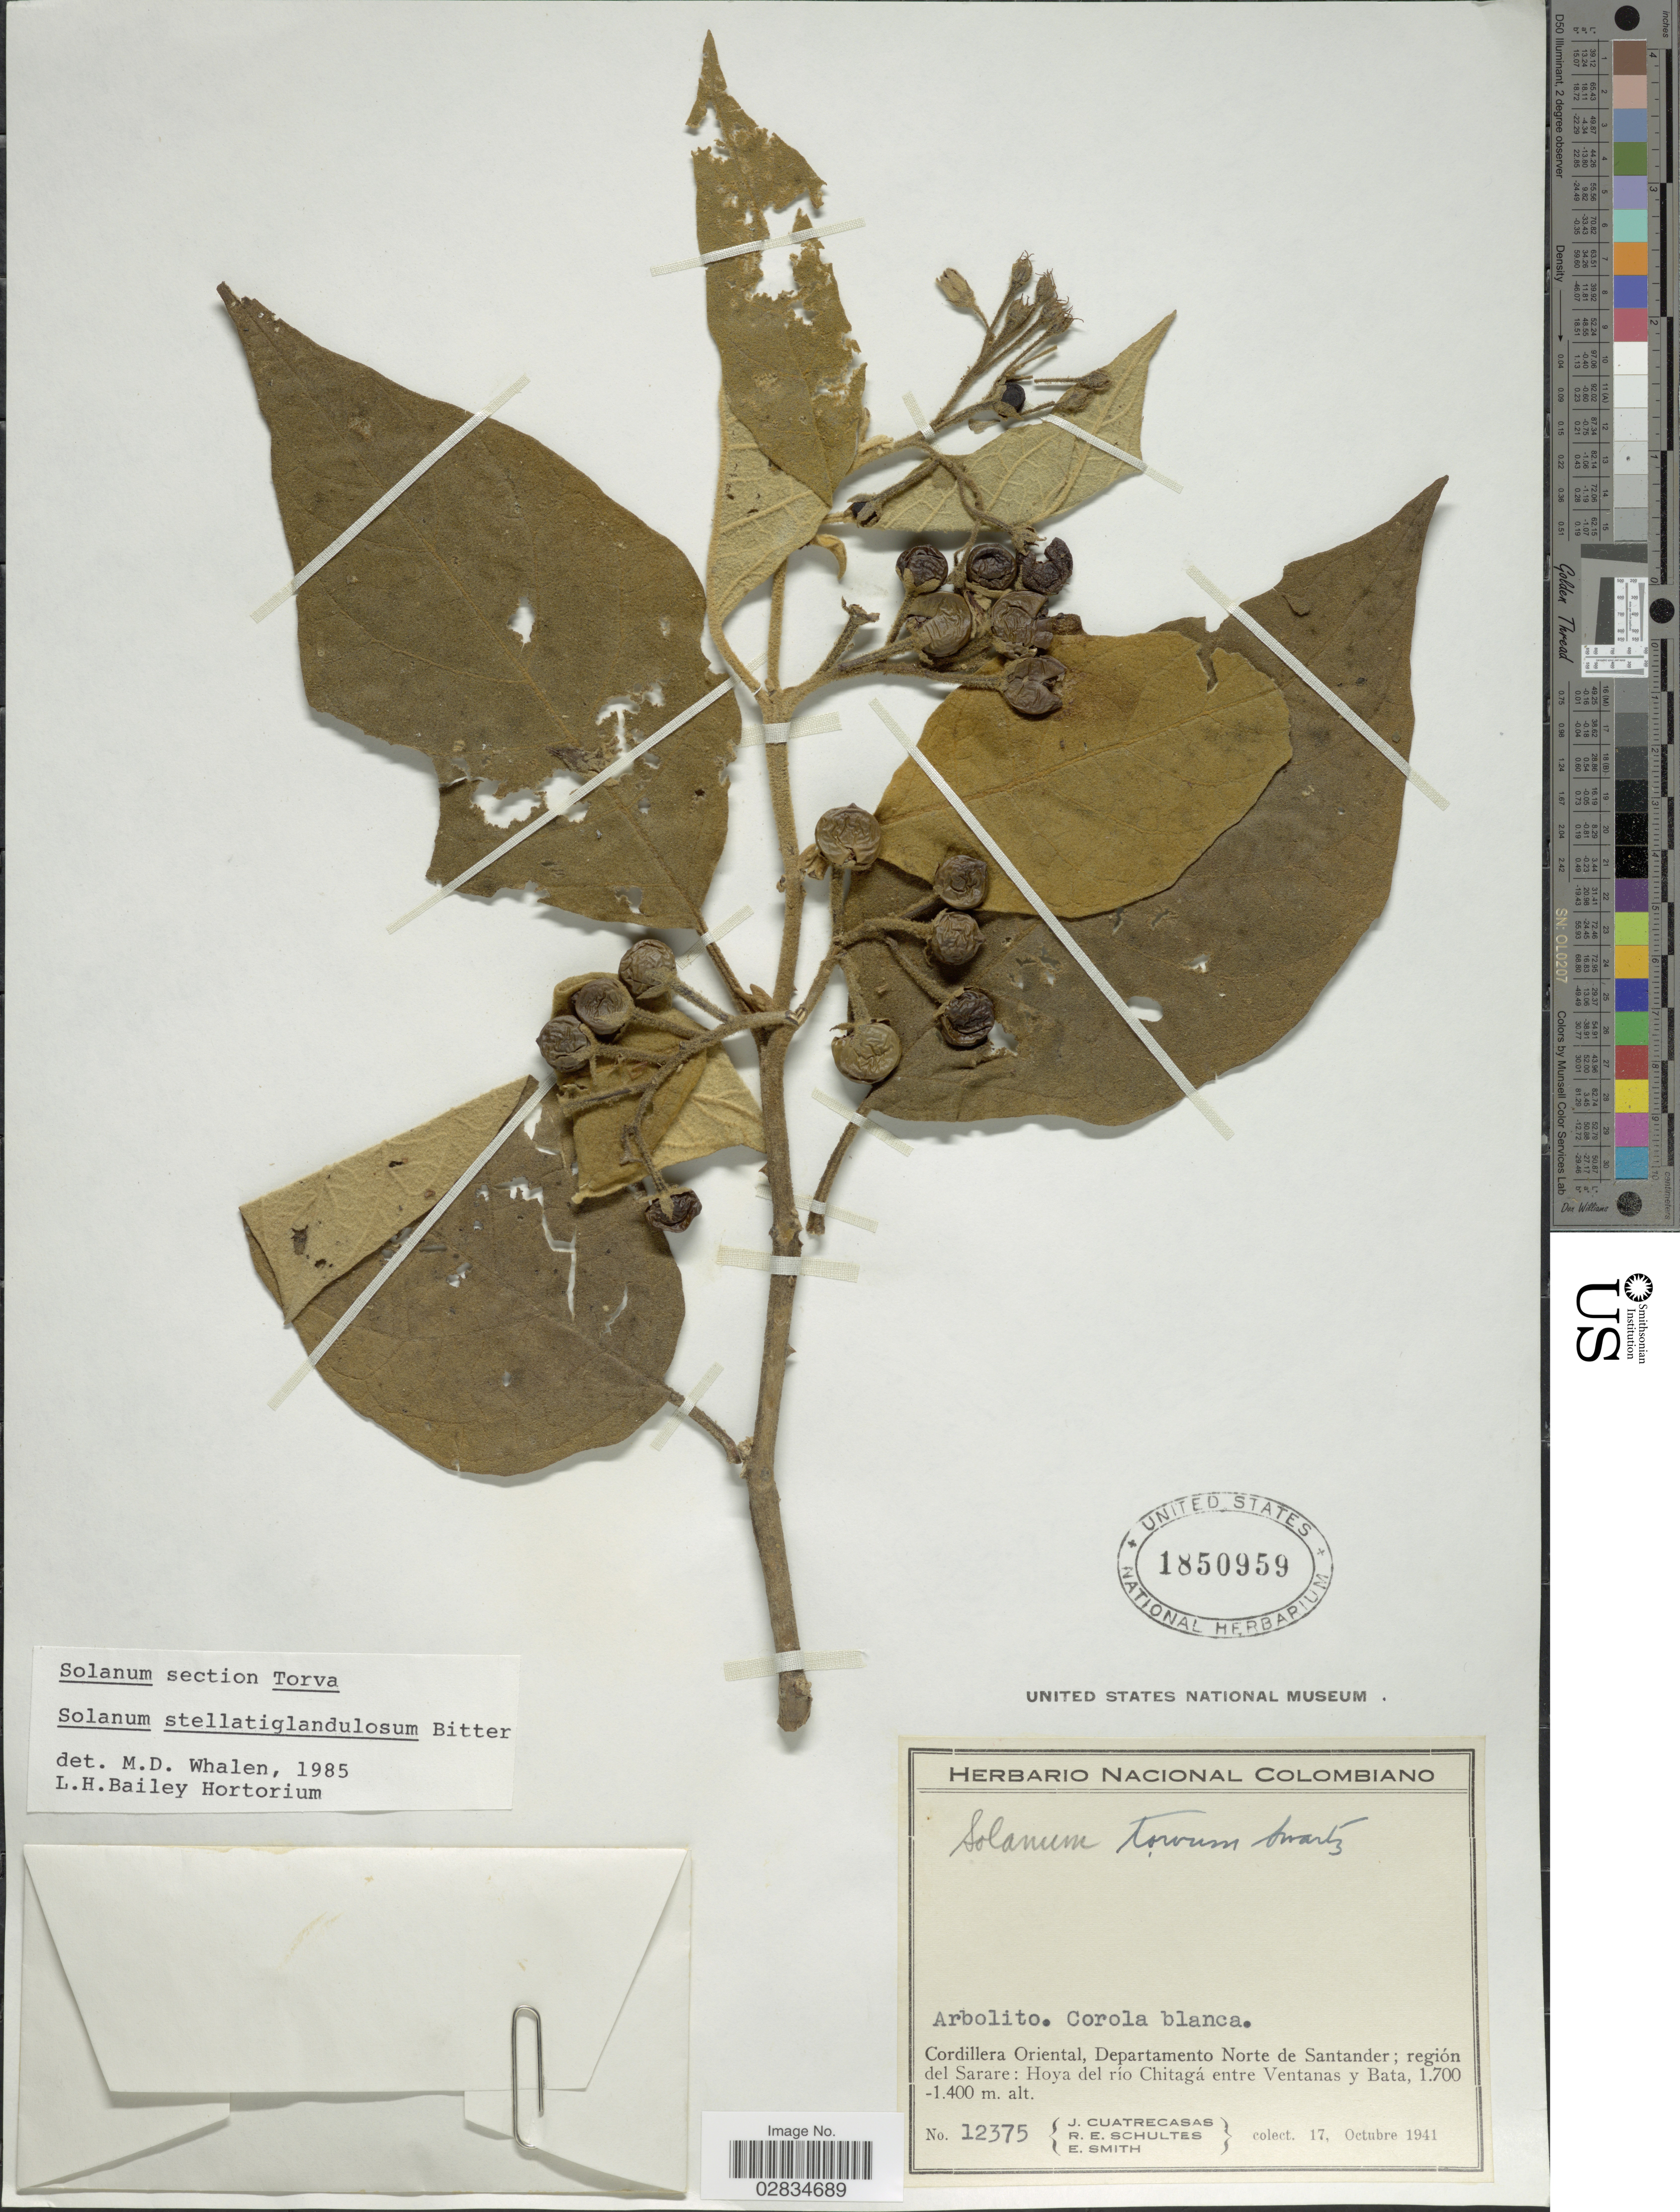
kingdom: Plantae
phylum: Tracheophyta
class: Magnoliopsida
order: Solanales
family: Solanaceae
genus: Solanum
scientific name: Solanum stellatiglandulosum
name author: Bitter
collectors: J. Cuatrecasas, R. E. Schultes & E. Smith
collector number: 12375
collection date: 1941-10-17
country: Colombia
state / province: Norte de Santander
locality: Cordillera Oriental, Departamento Norte de Santander; región del Sarare: Hoya del río Chitagá entre Ventanas y Bata.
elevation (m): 1400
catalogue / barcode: US 1850959